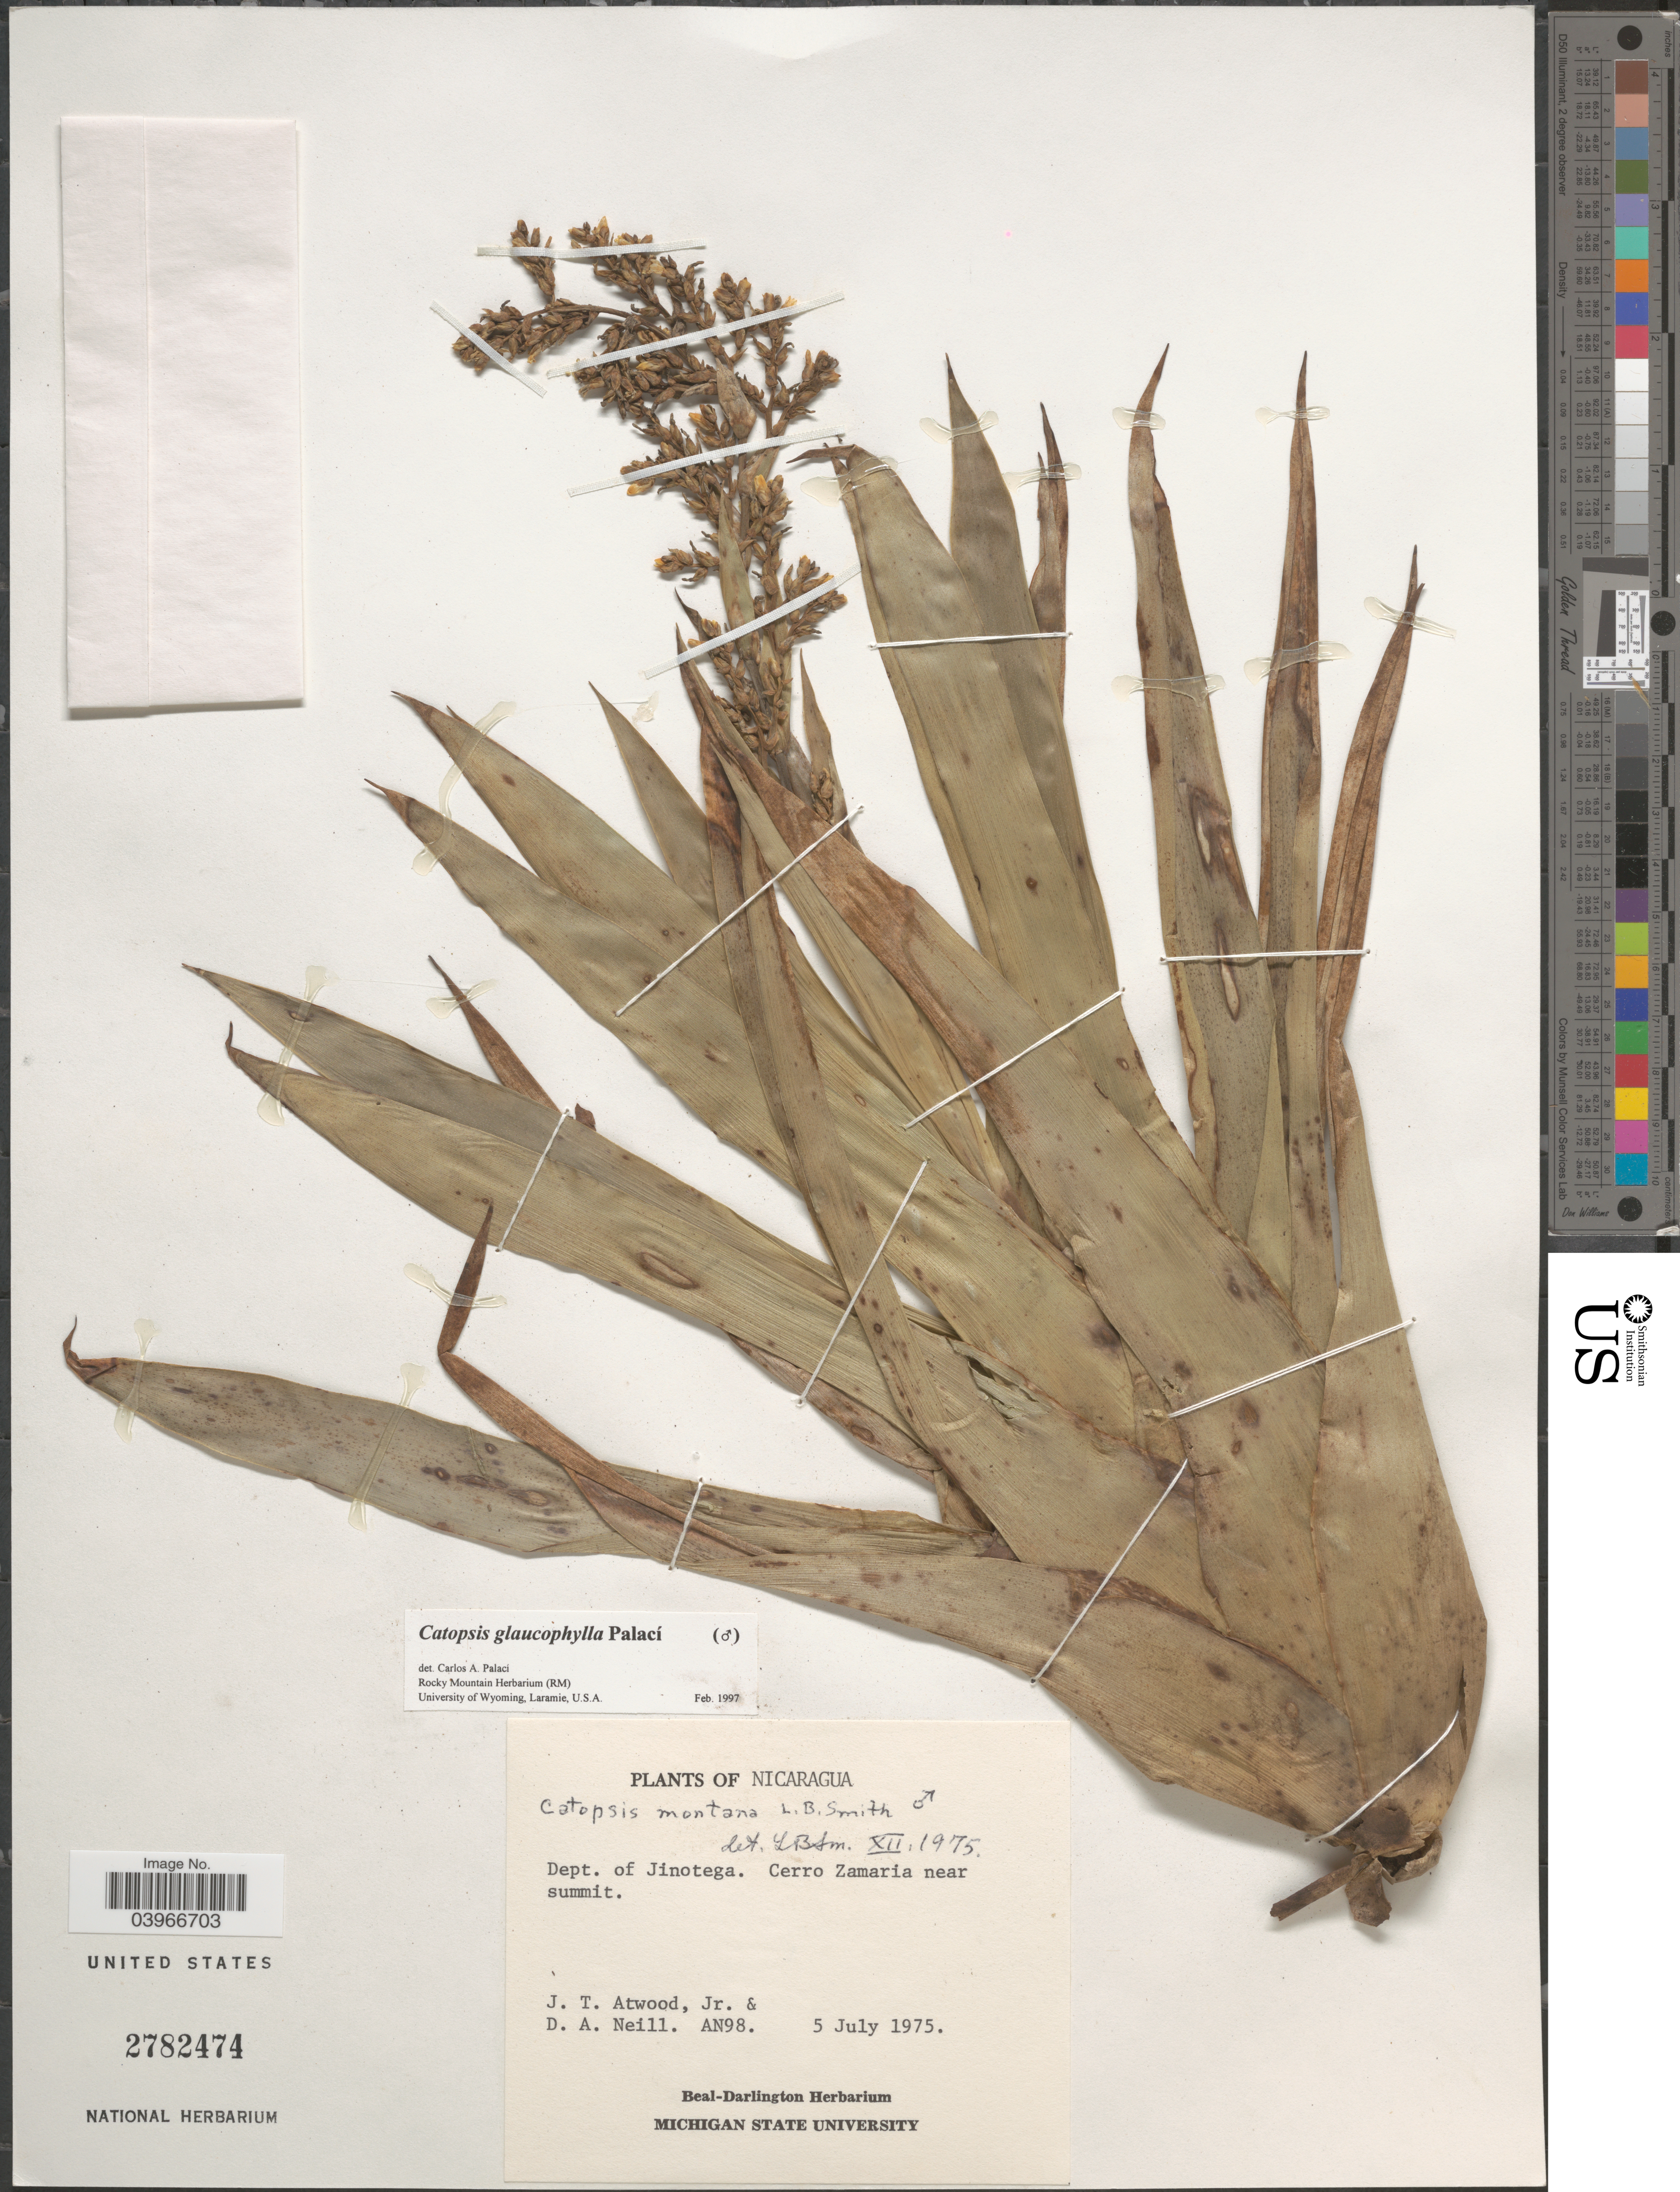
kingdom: Plantae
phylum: Tracheophyta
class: Liliopsida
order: Poales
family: Bromeliaceae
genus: Catopsis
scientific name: Catopsis glaucophylla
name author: Palací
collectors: J. Atwood & D. A. Neill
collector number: AN98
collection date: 1975-07-05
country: Nicaragua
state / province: Jinotega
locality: Dept. of Jinotega. Cerro Zamaria near summit.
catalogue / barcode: US 2782474